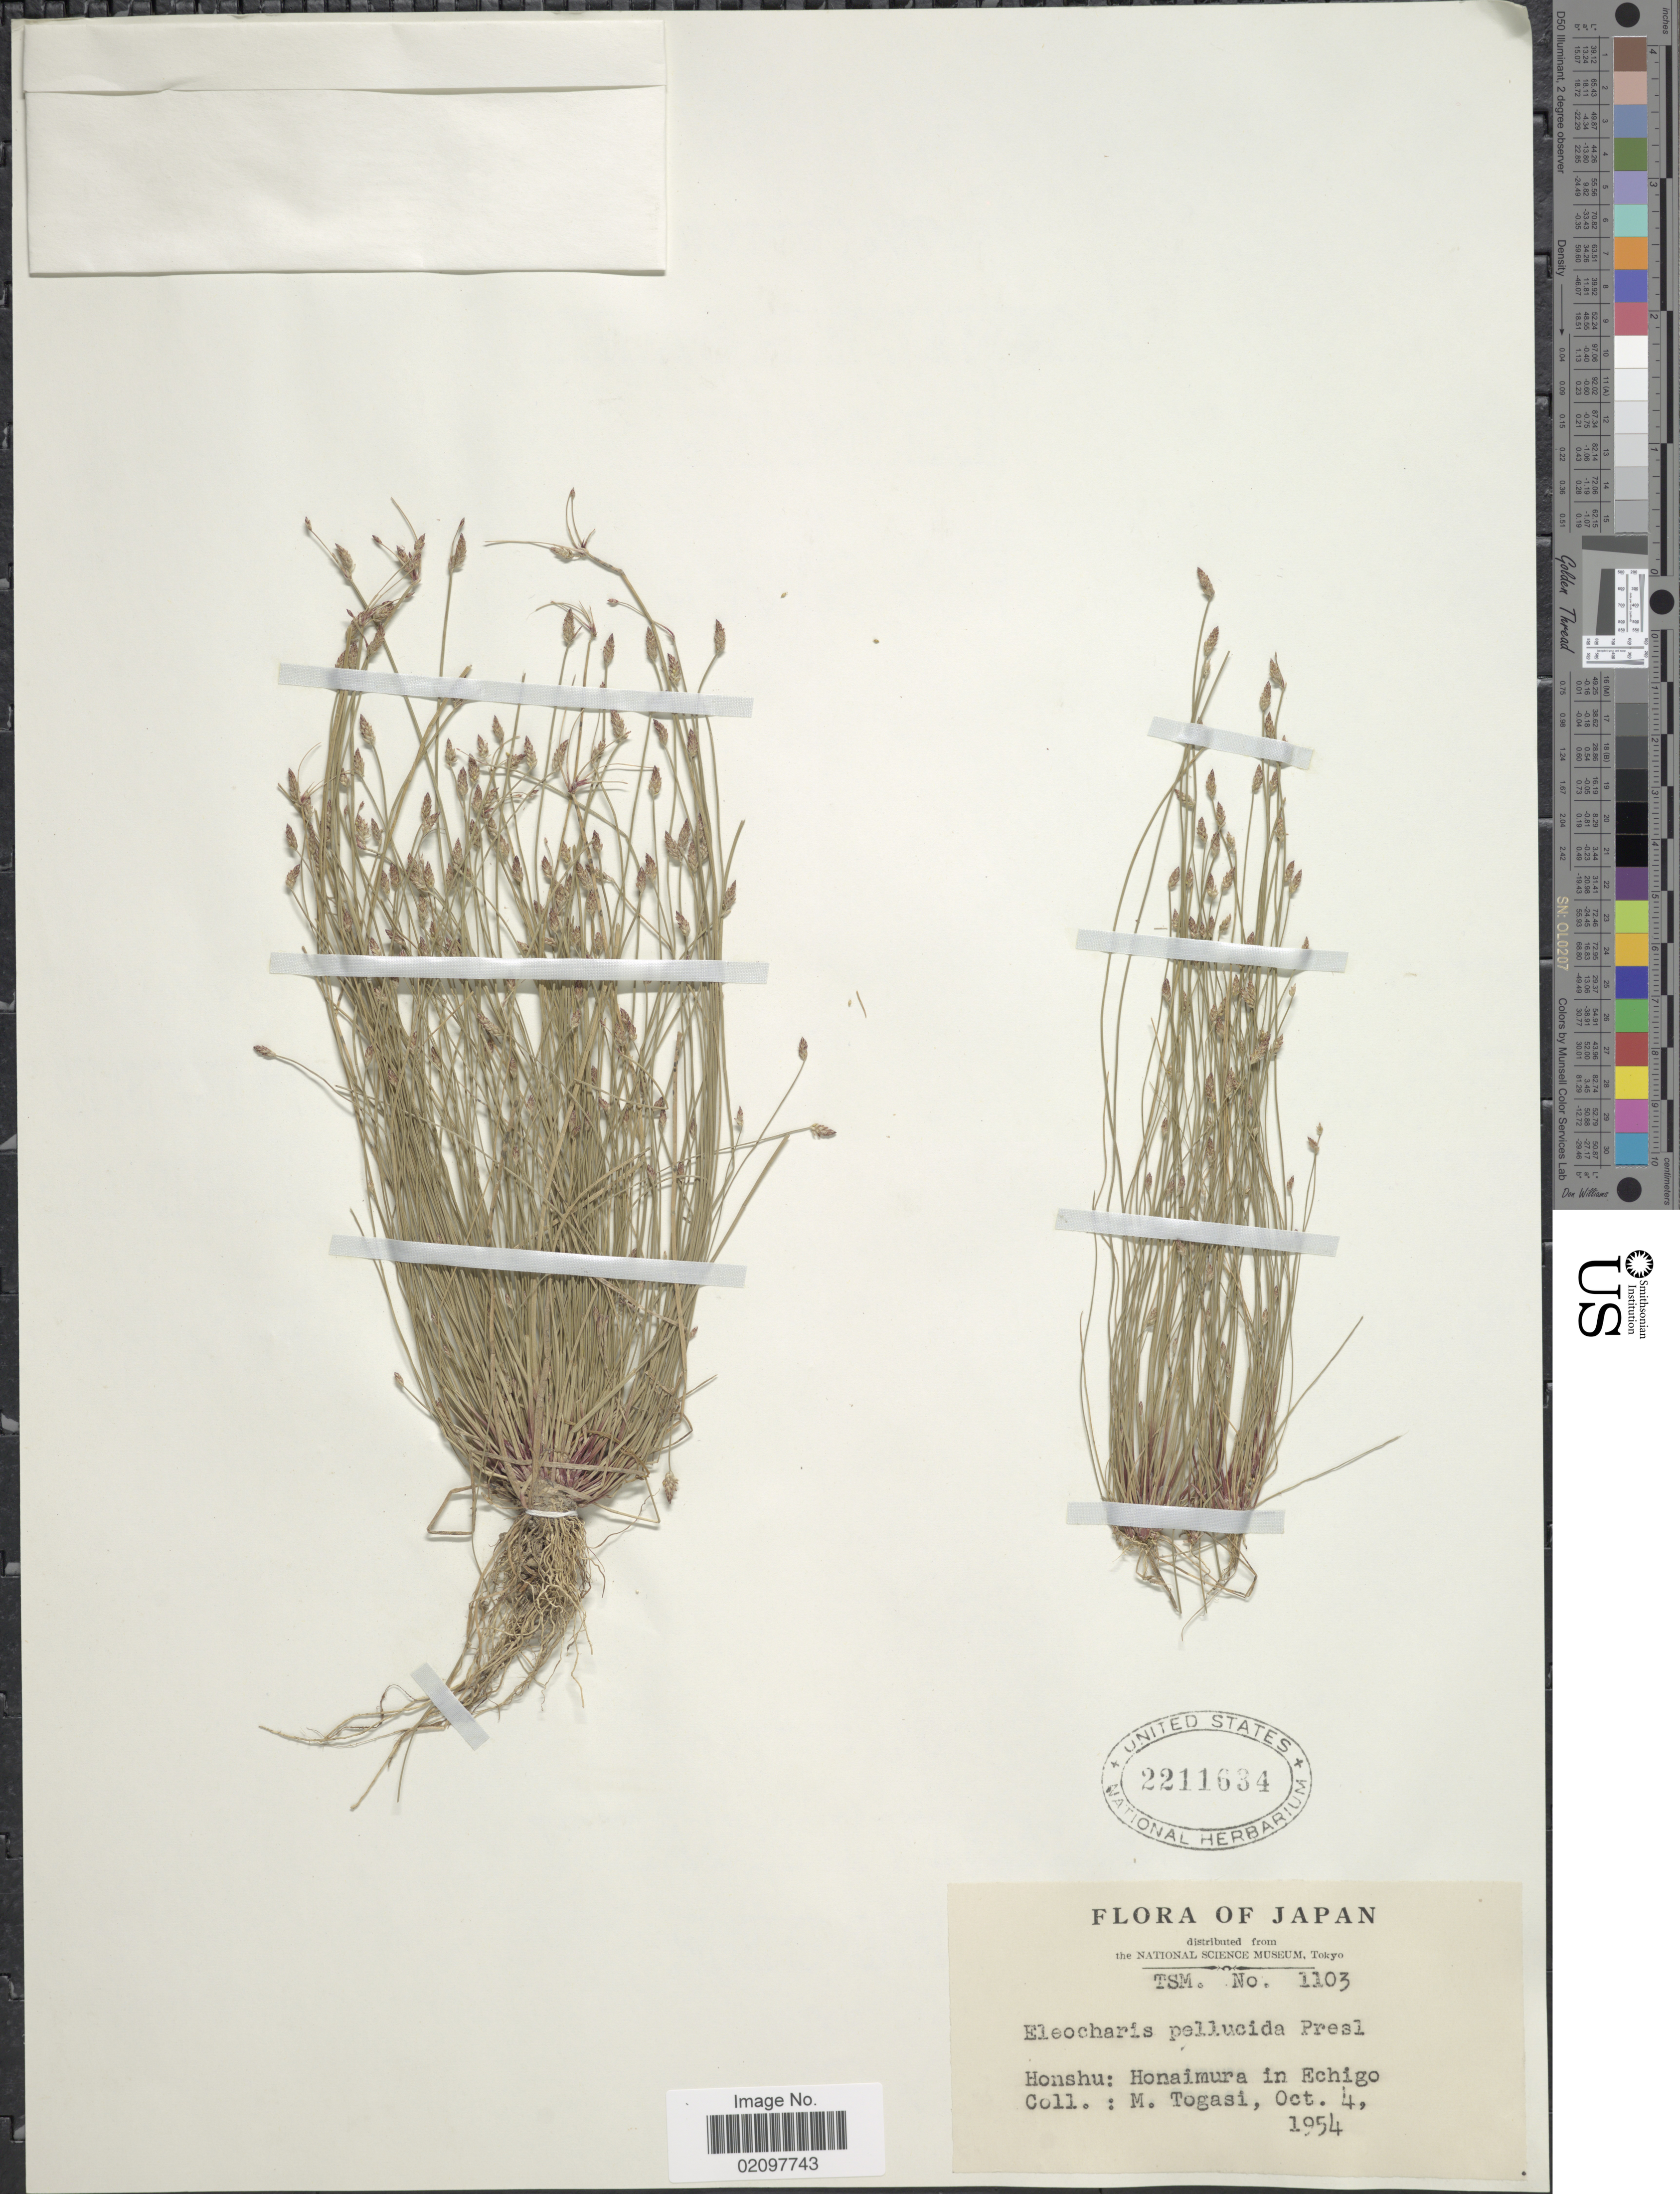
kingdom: Plantae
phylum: Tracheophyta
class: Liliopsida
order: Poales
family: Cyperaceae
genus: Eleocharis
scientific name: Eleocharis pellucida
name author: J. Presl & C. Presl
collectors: M. Togasi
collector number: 1103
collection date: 1954-10-04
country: Japan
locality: Honshu: Honaimura in Echigo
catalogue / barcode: US 2211634